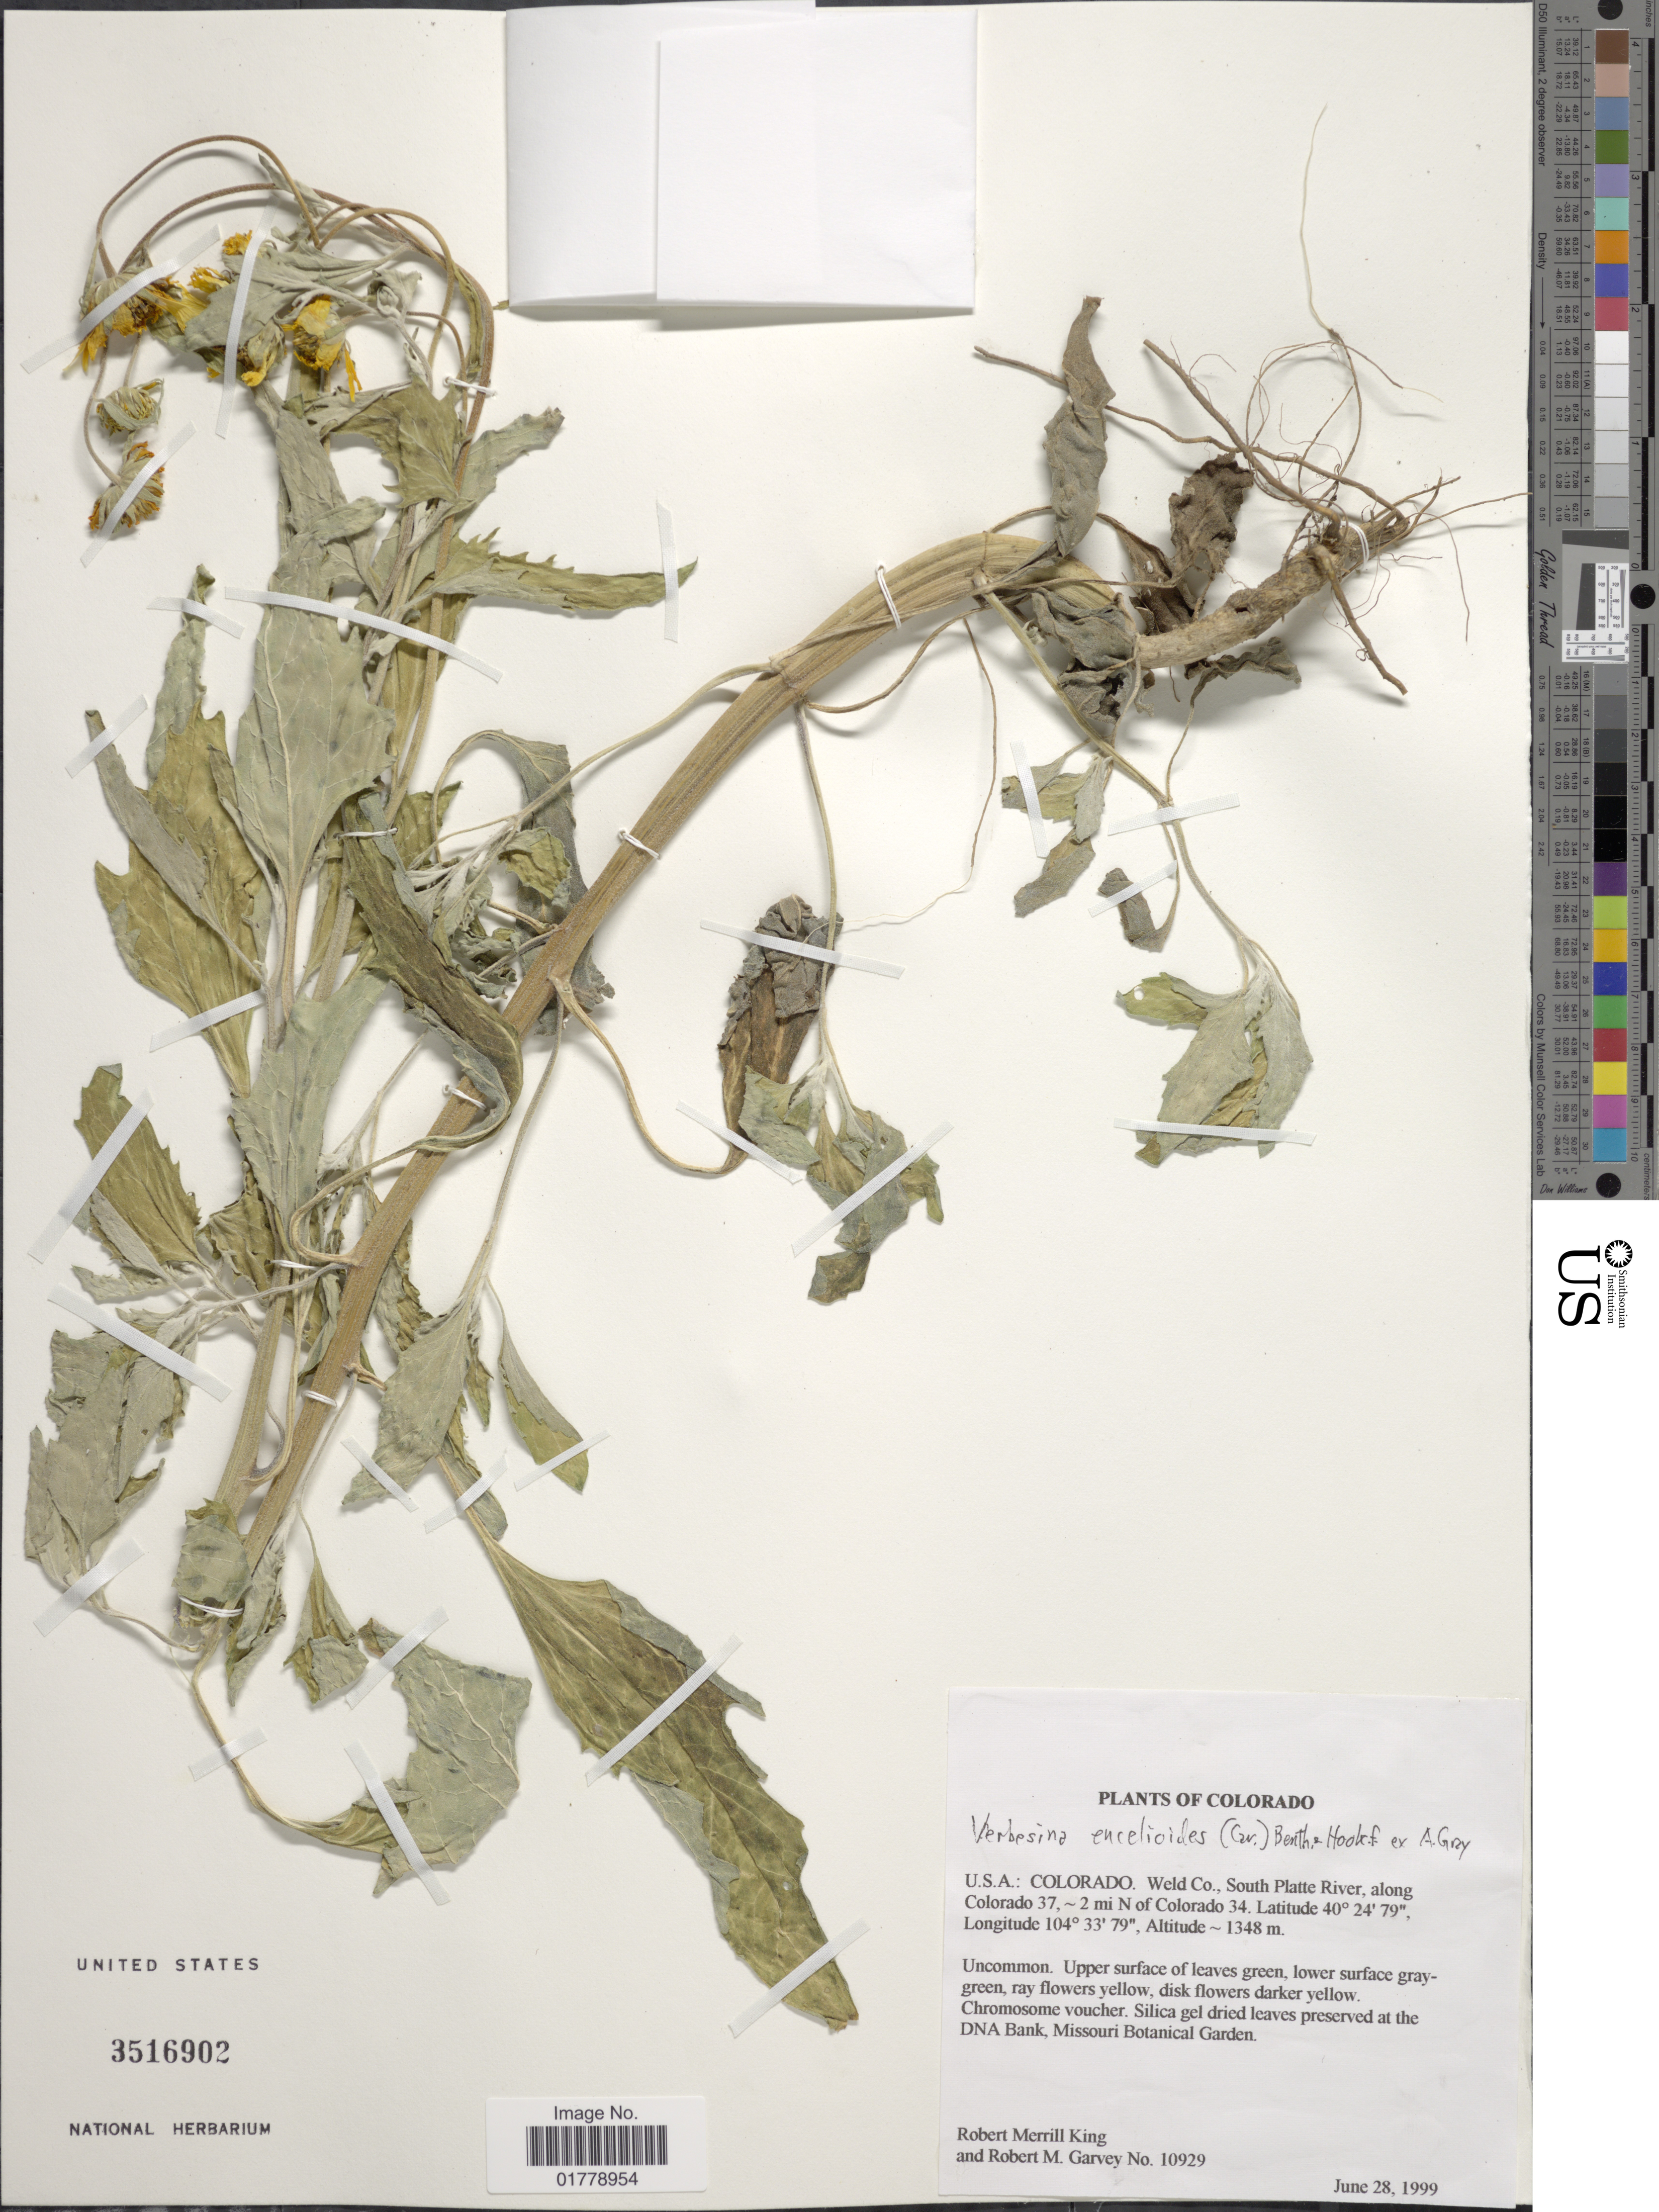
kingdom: Plantae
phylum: Tracheophyta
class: Magnoliopsida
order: Asterales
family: Asteraceae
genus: Verbesina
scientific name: Verbesina encelioides var. cana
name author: (B.L. Rob.) Greenm.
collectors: R. M. King & R. Garvey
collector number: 10929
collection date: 1999-06-28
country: United States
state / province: Colorado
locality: U.S.A.: Colorado. Weld Co., South Platte River, along Colorado 37,- 2 mi N of Colorado 34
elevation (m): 1348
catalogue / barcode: US 3516902